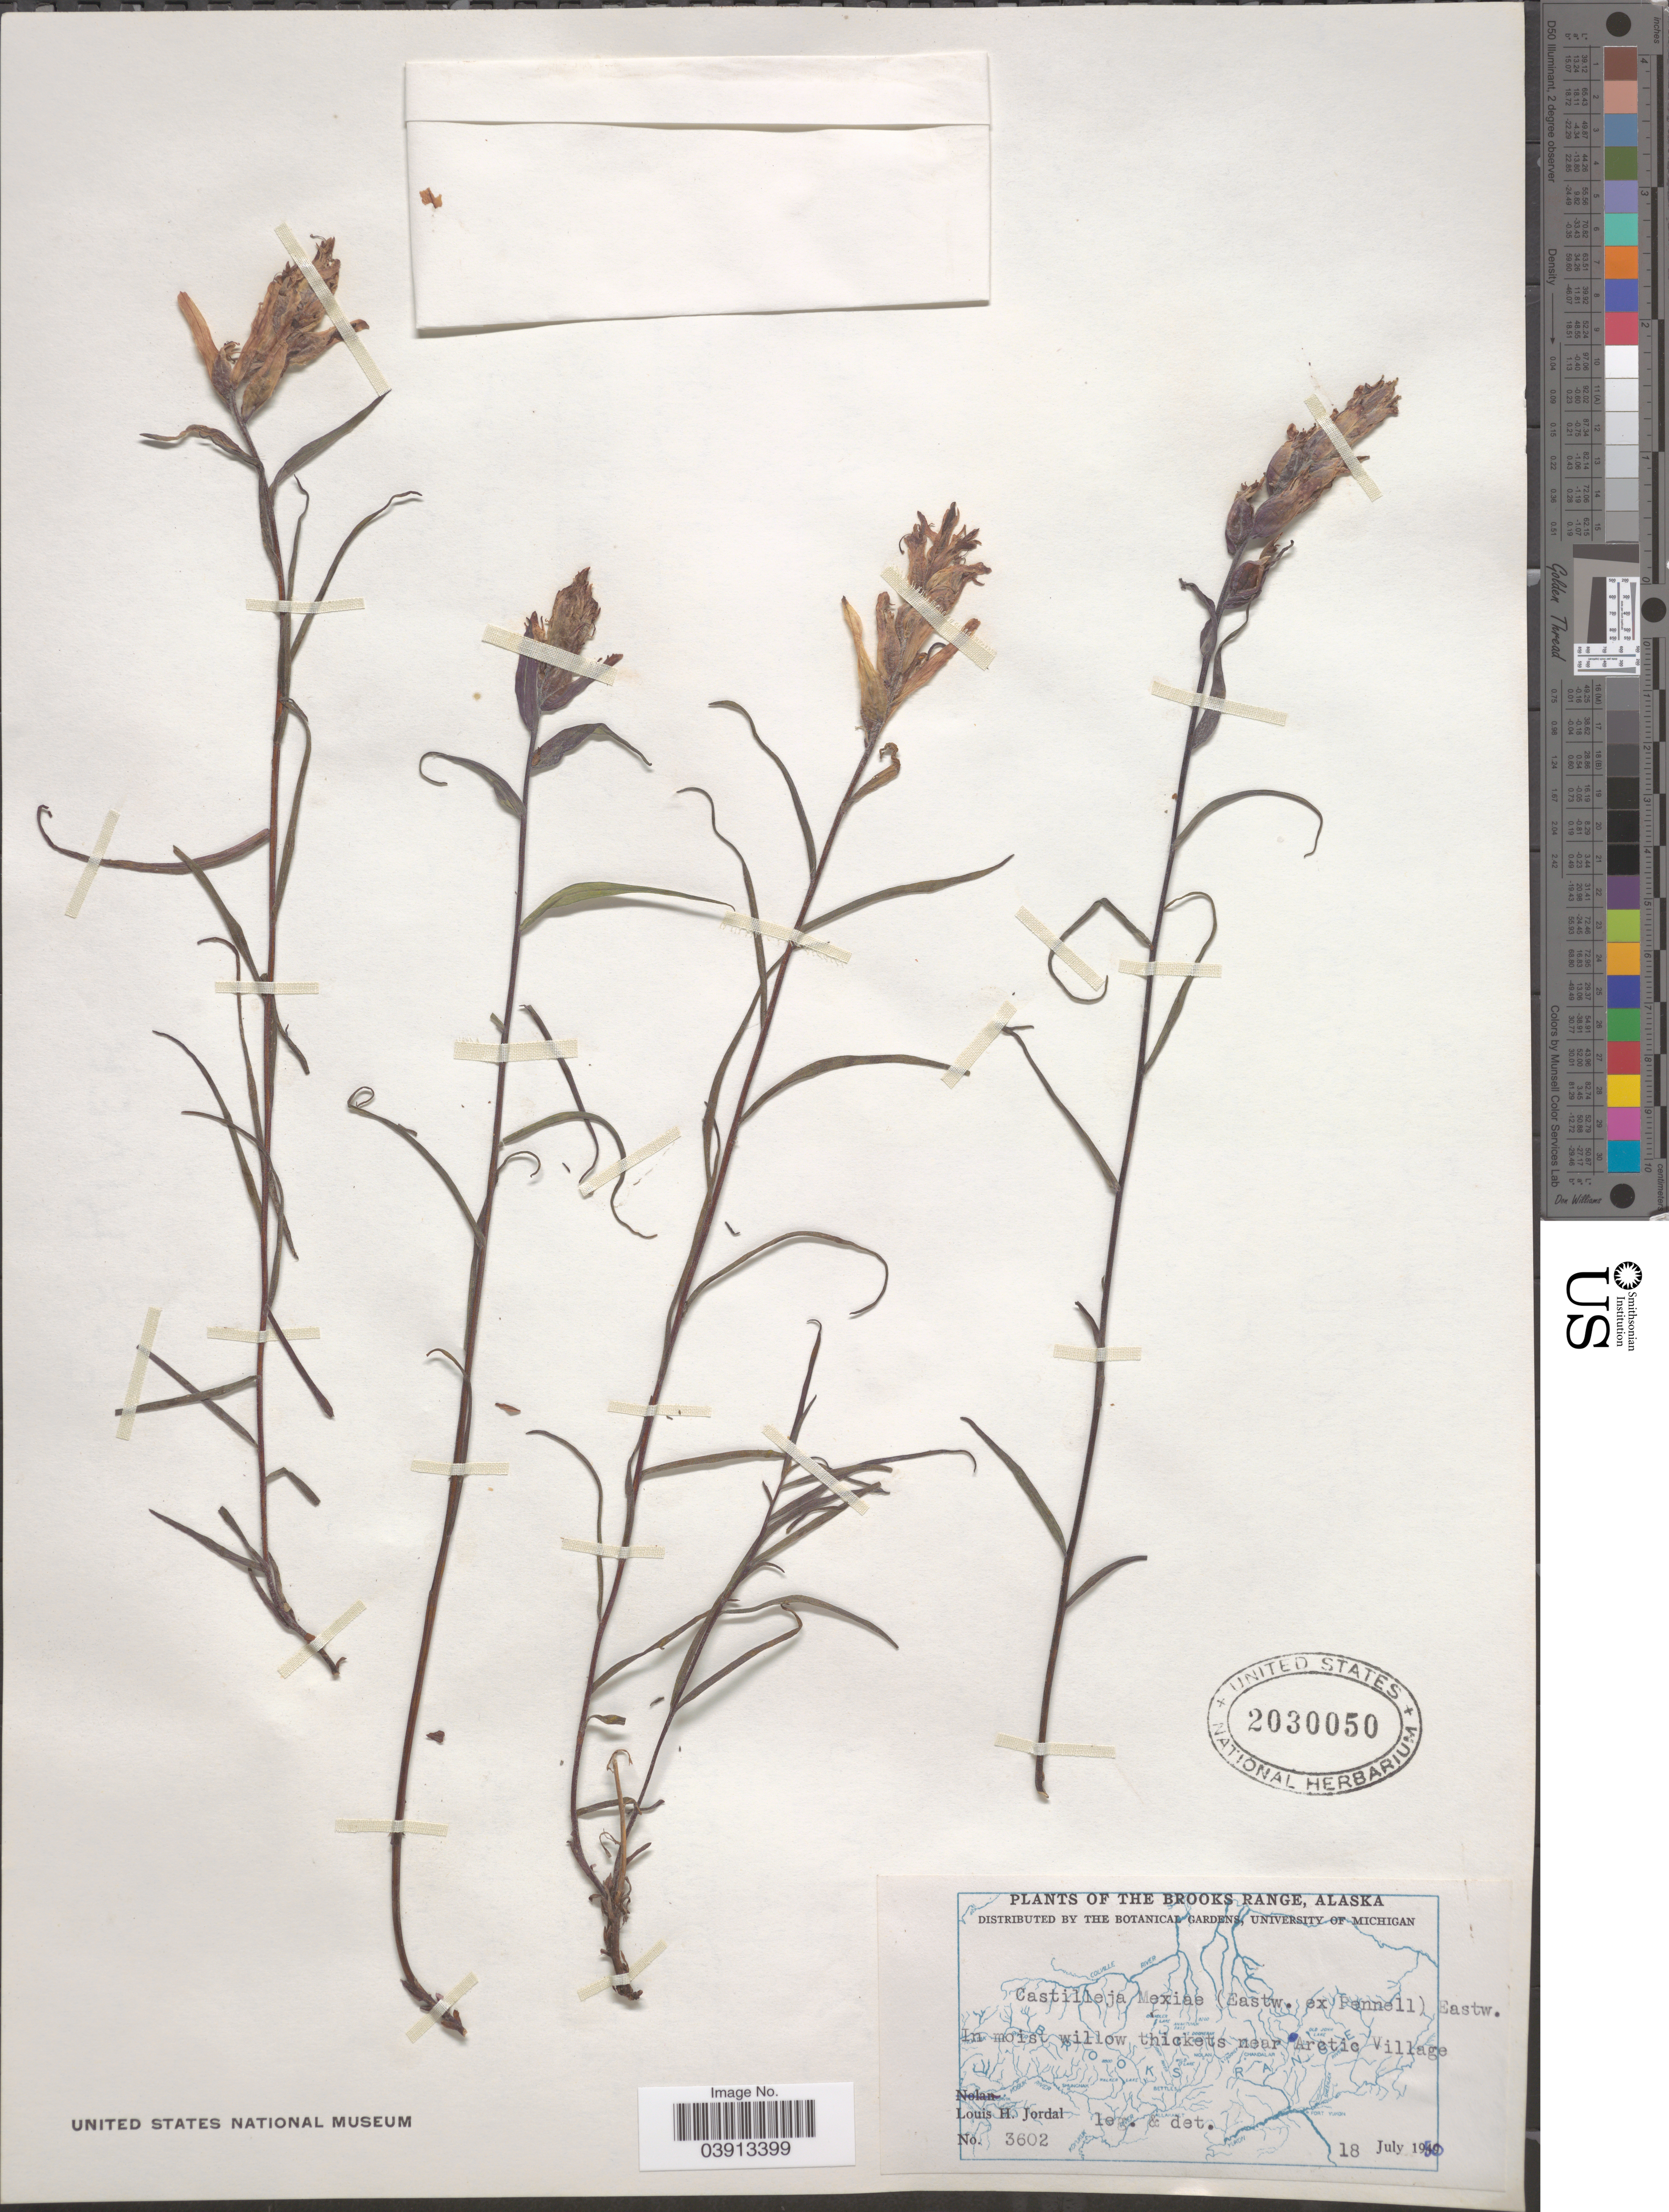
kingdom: Plantae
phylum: Tracheophyta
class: Magnoliopsida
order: Lamiales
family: Orobanchaceae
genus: Castilleja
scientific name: Castilleja pallida subsp. mexiae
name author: Pennell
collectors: L. Jordal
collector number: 3602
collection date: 1950-07-18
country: United States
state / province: Alaska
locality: The Brooks Range. Near Arctic Village.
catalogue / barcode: US 2030050